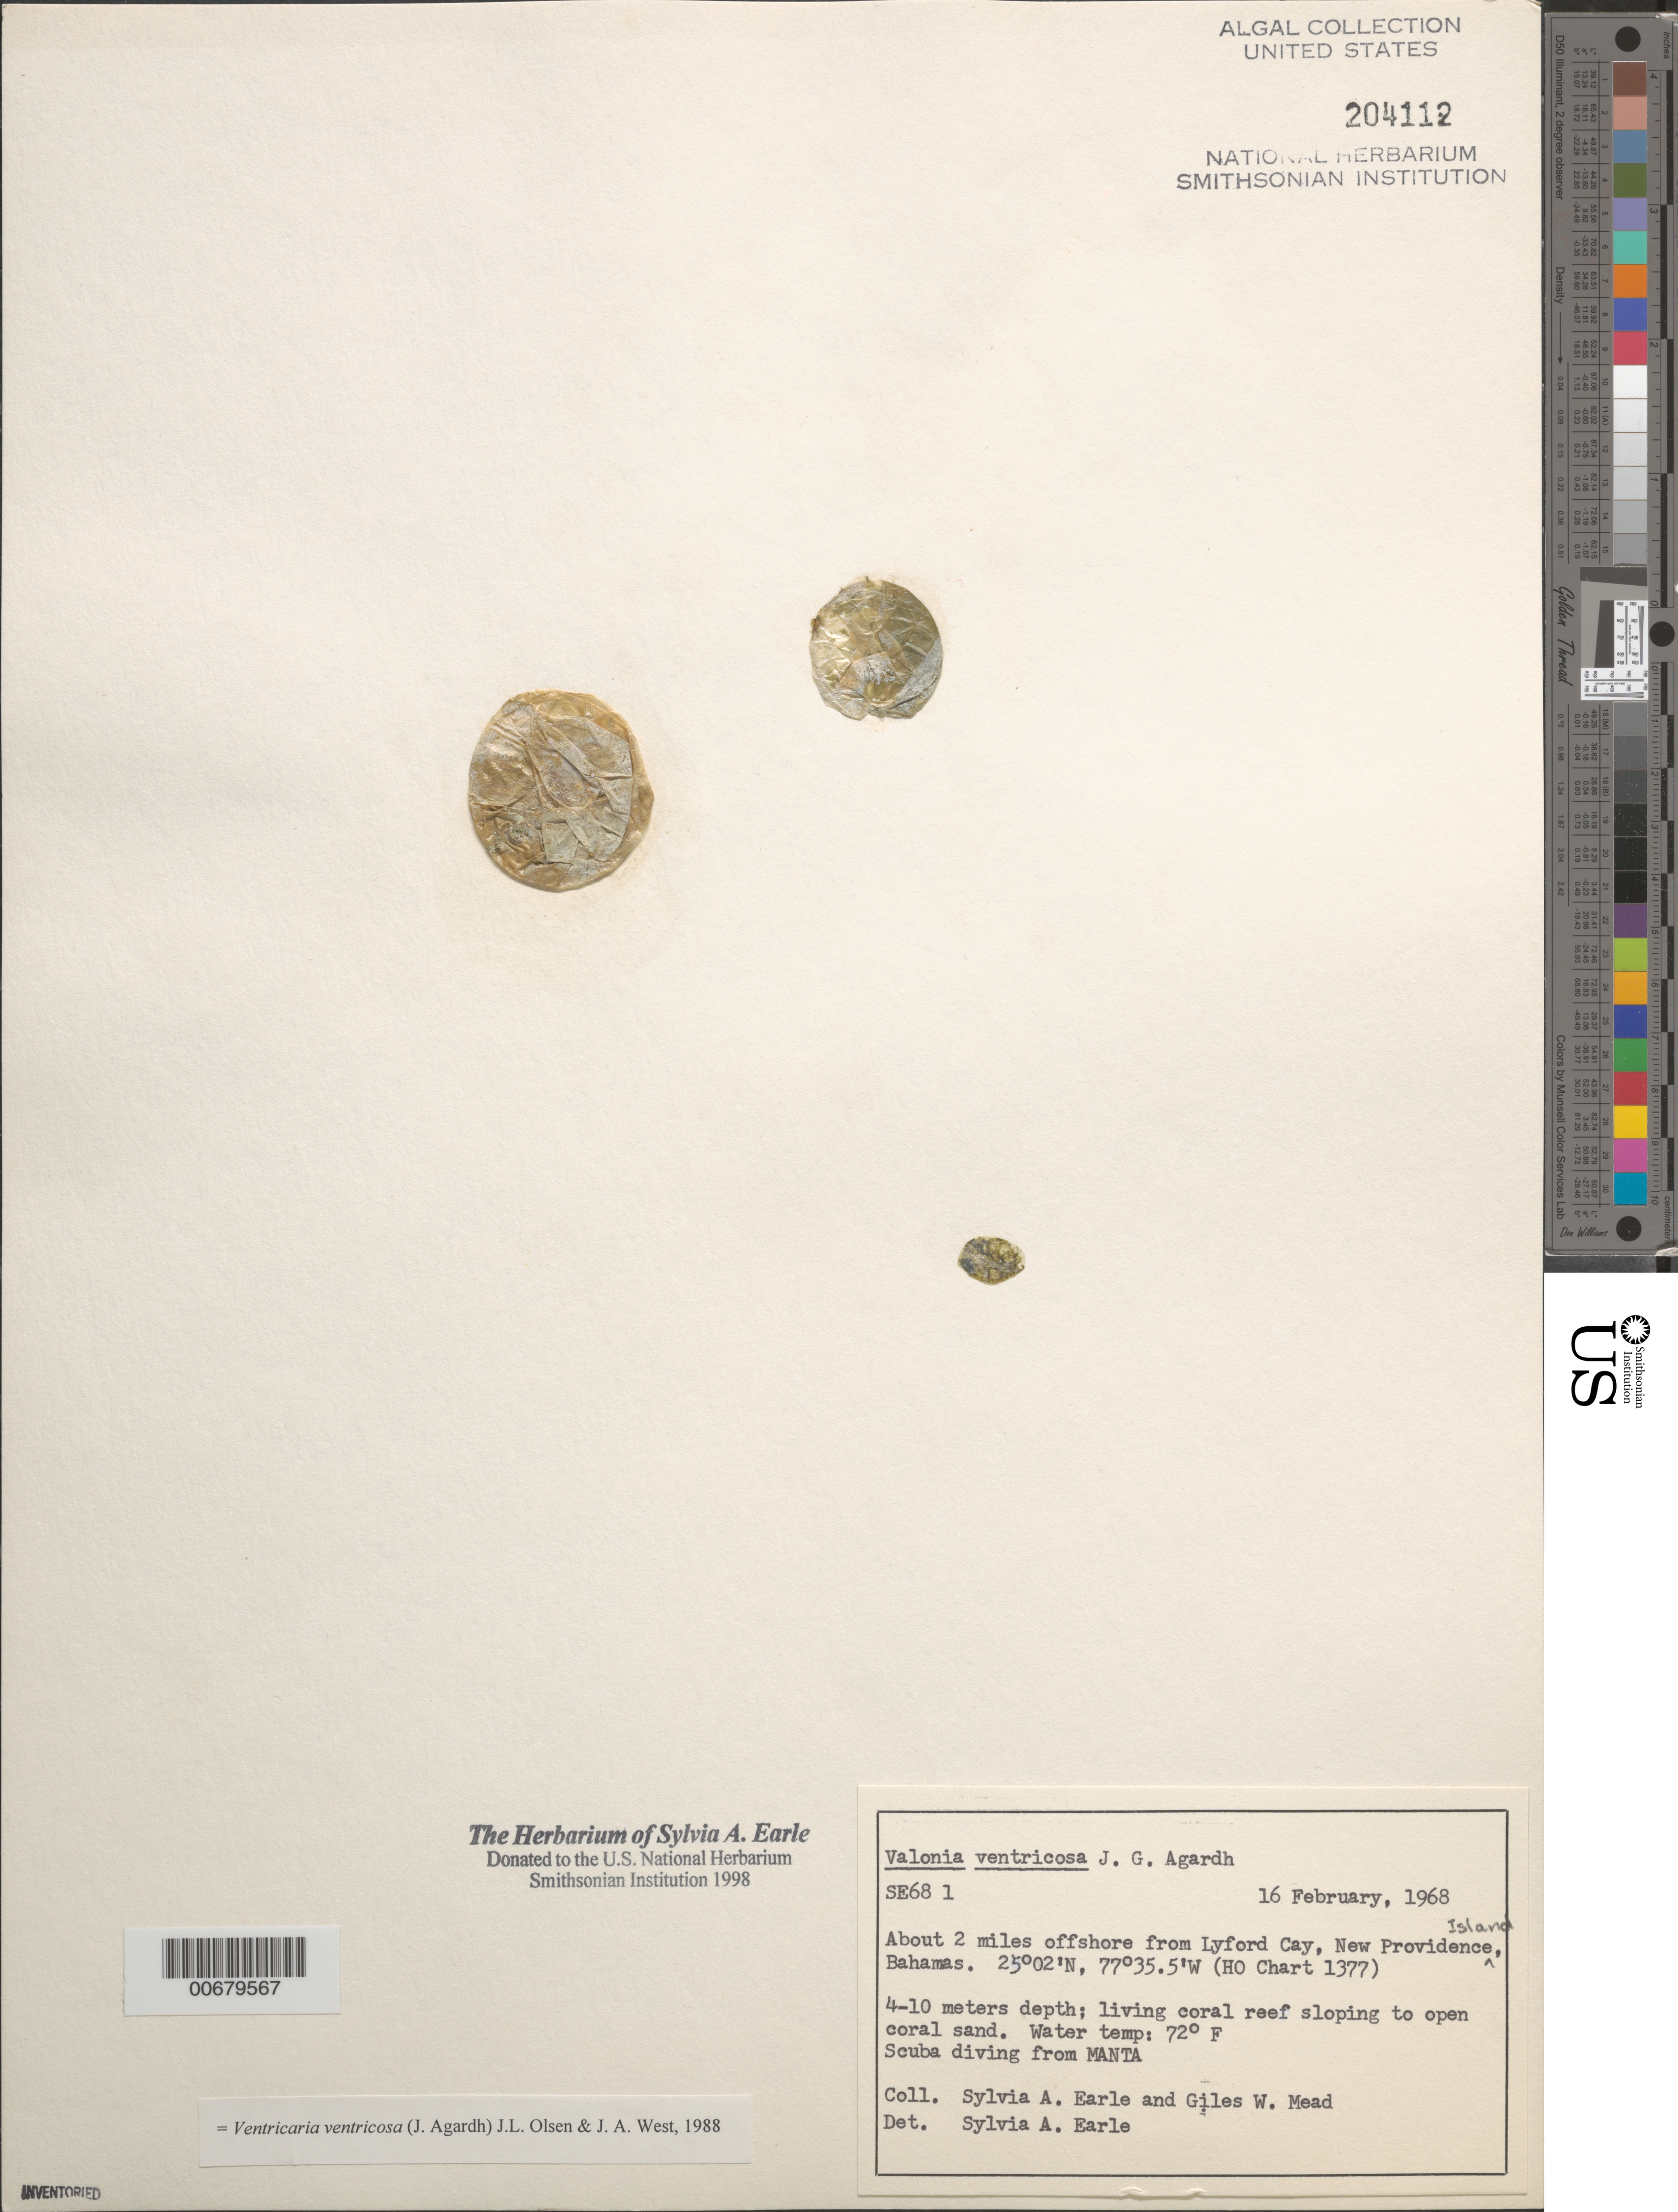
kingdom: Plantae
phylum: Chlorophyta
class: Ulvophyceae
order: Siphonocladales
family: Valoniaceae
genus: Valonia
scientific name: Valonia ventricosa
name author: J. Agardh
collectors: S. A. Earle & G. W. Mead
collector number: SE 681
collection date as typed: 16 Feb 1968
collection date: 1968-02-16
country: Bahamas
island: New Providence Island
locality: Ca. 2 miles off Lyford Cay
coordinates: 25 02' N, 77 35.5' W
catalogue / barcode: US 204112